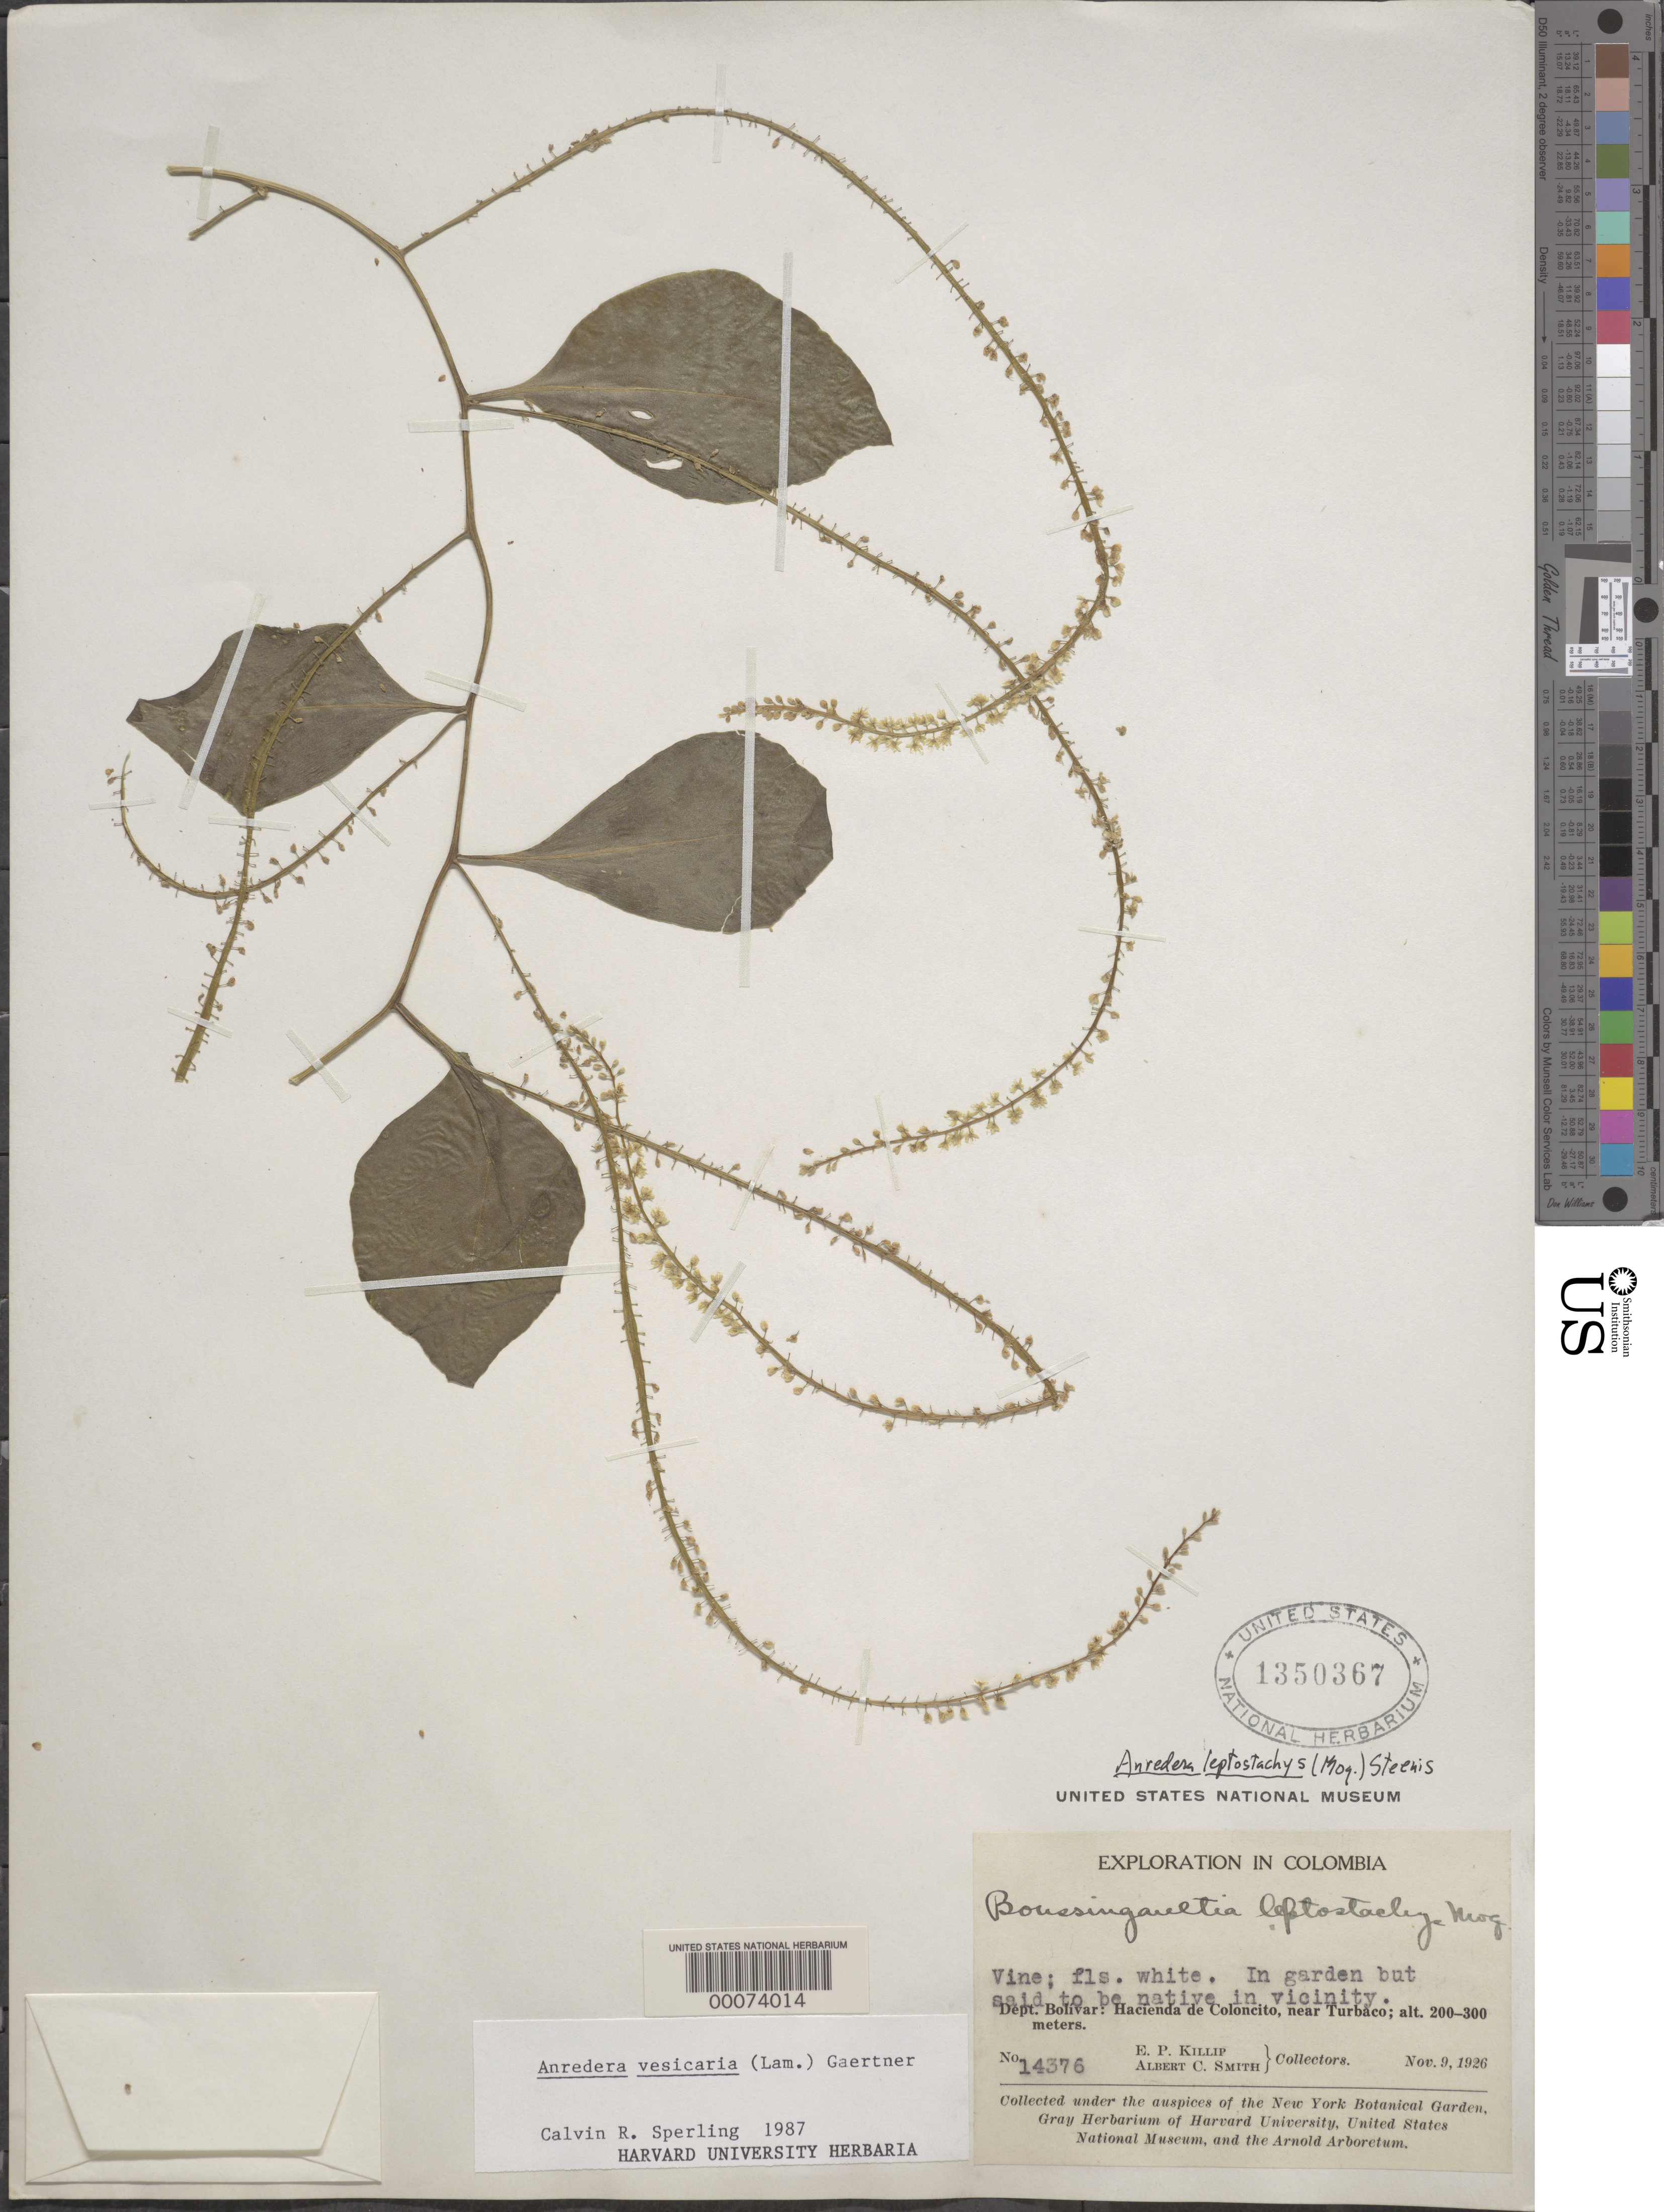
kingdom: Plantae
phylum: Tracheophyta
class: Magnoliopsida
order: Caryophyllales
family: Basellaceae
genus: Anredera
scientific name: Anredera vesicaria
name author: (Lam.) C.F. Gaertn.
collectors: E. P. Killip & A. C. Smith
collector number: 14376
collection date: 1926-11-09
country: Colombia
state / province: Bolívar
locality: In garden but said to be native in vicinity. Dept. Bolívar: Hacienda de Coloncito, near Turbaco.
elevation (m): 200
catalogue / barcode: US 1350367